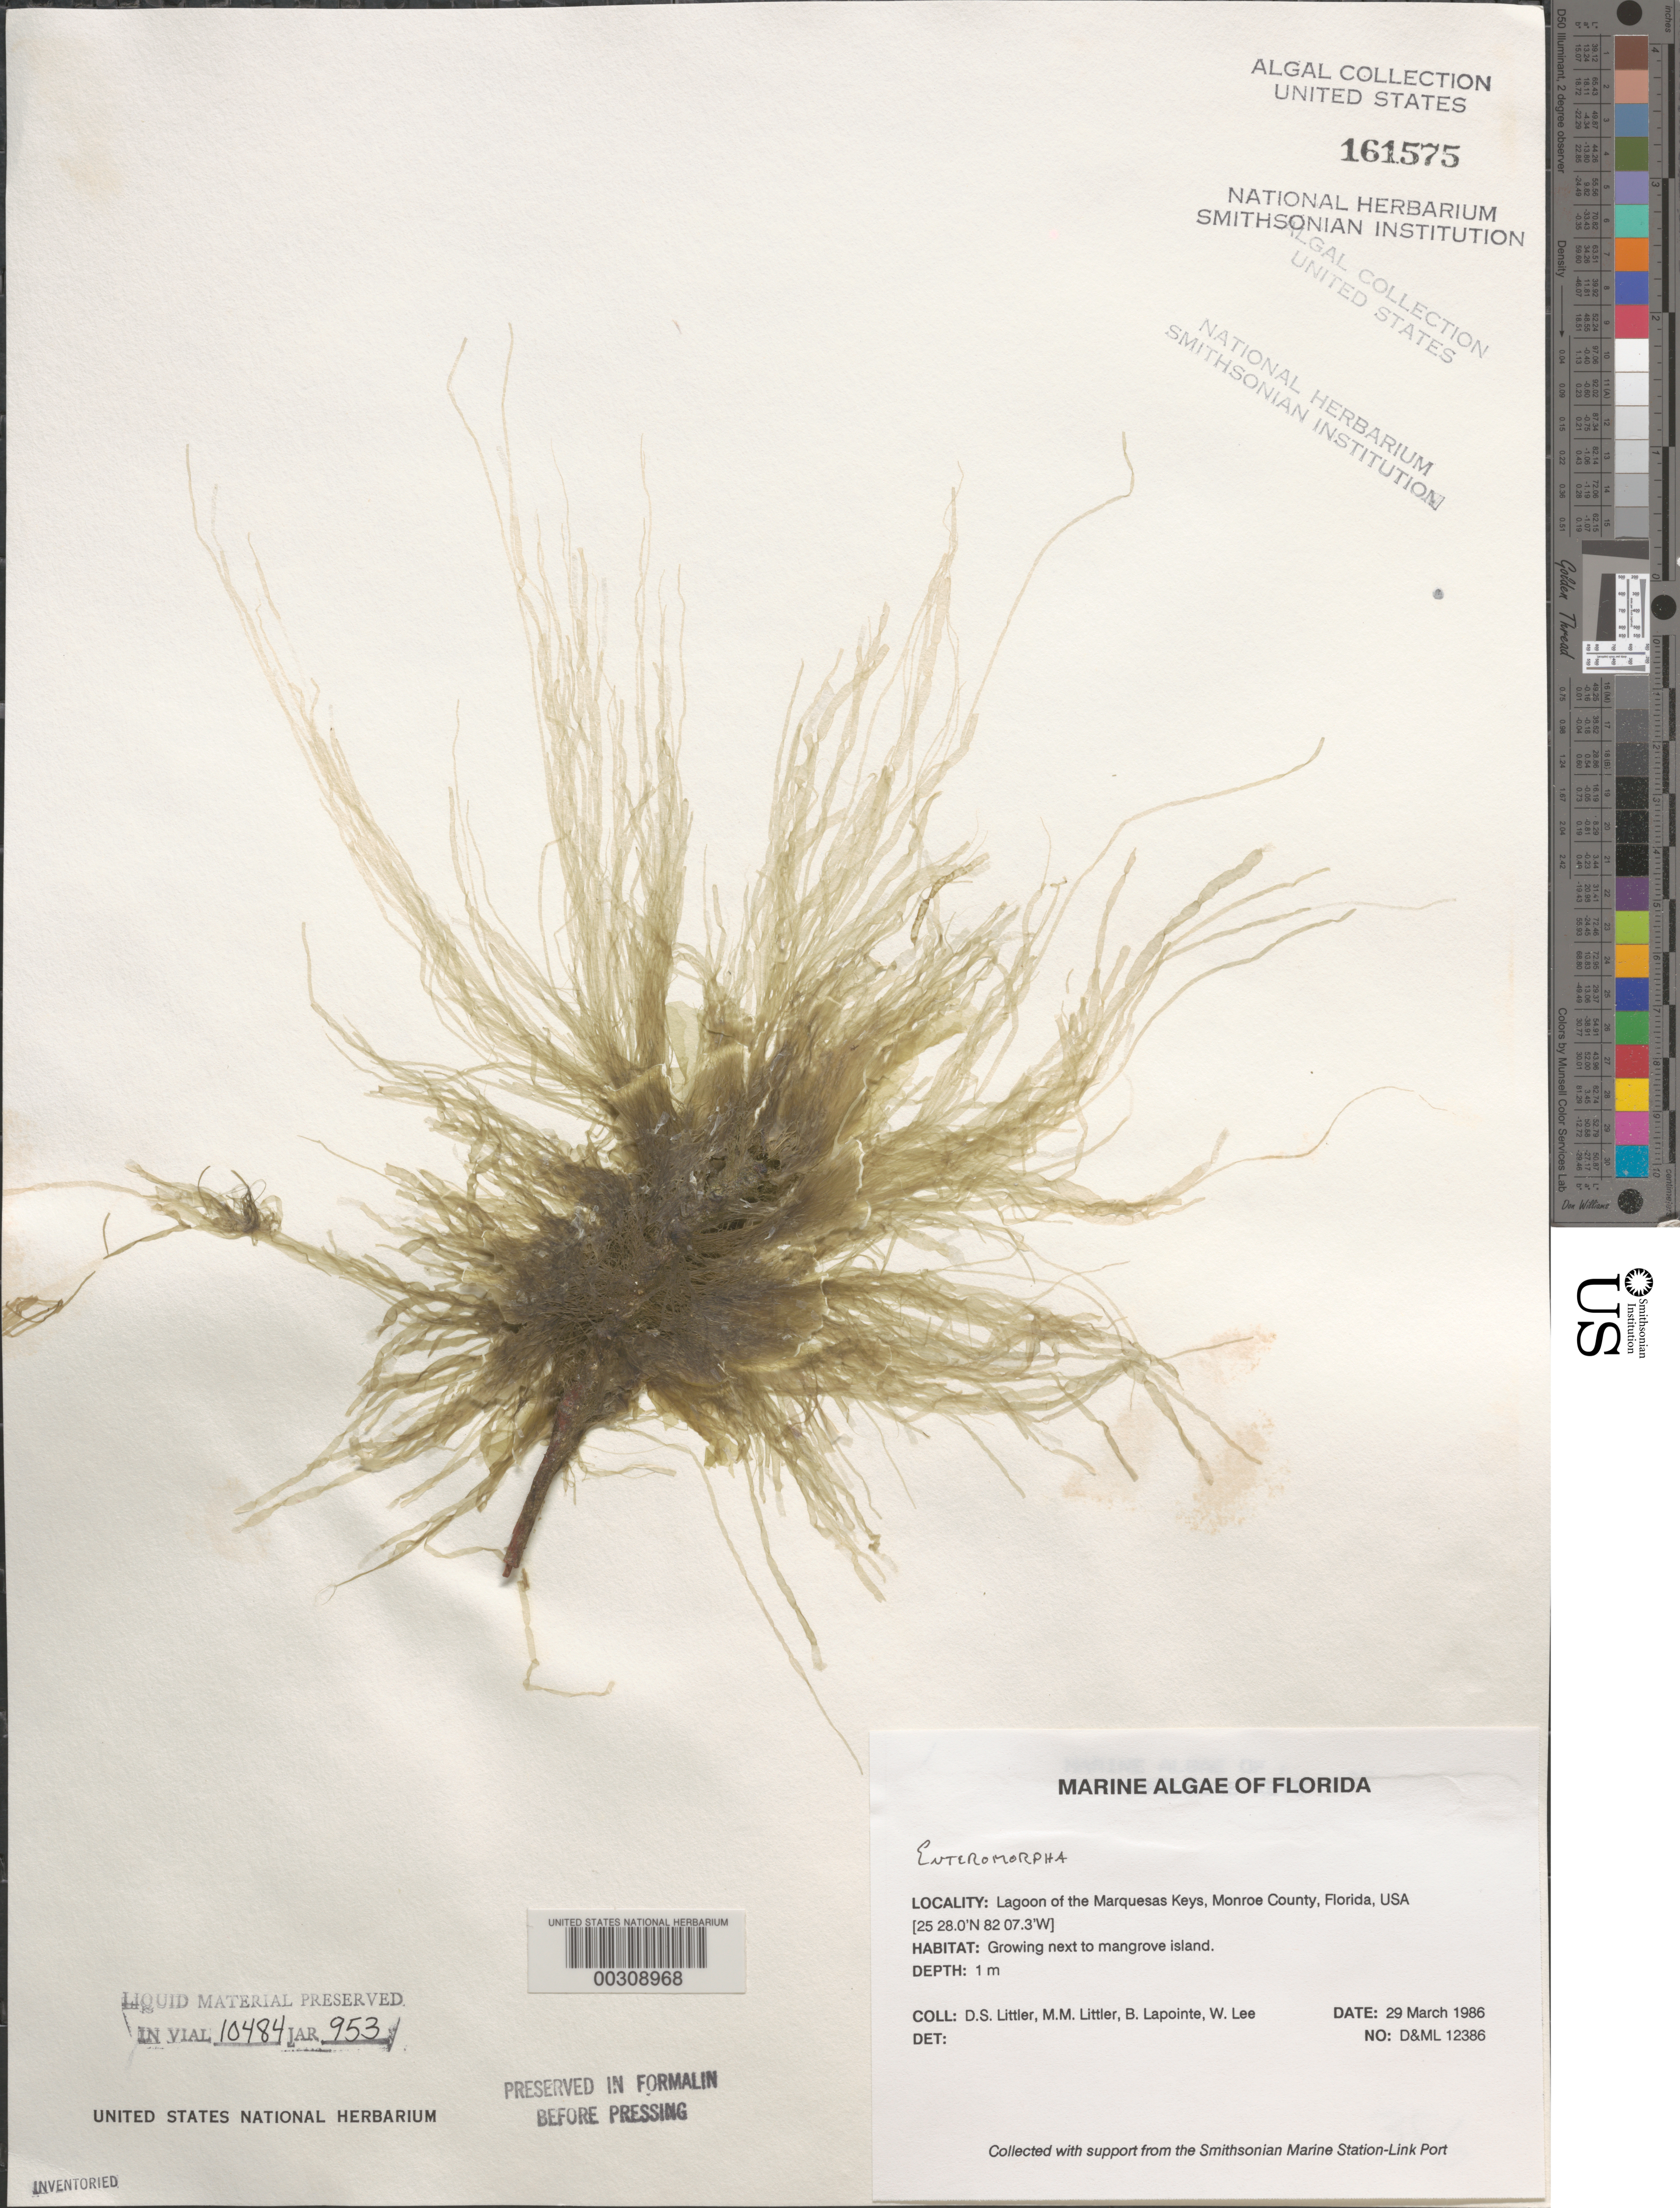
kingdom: Plantae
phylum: Chlorophyta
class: Ulvophyceae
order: Ulvales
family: Ulvaceae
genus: Ulva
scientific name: Ulva sp.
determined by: Algae name updating Project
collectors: D. S. Littler, M. M. Littler, B. Lapointe & W. Lee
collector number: D&ML 12386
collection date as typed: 29 Mar 1986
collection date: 1986-03-29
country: United States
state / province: Florida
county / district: Monroe County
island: Marquesas Keys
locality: Marquesas Keys lagoon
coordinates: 25 28.0' N, 82 07.3' W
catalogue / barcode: US 161575